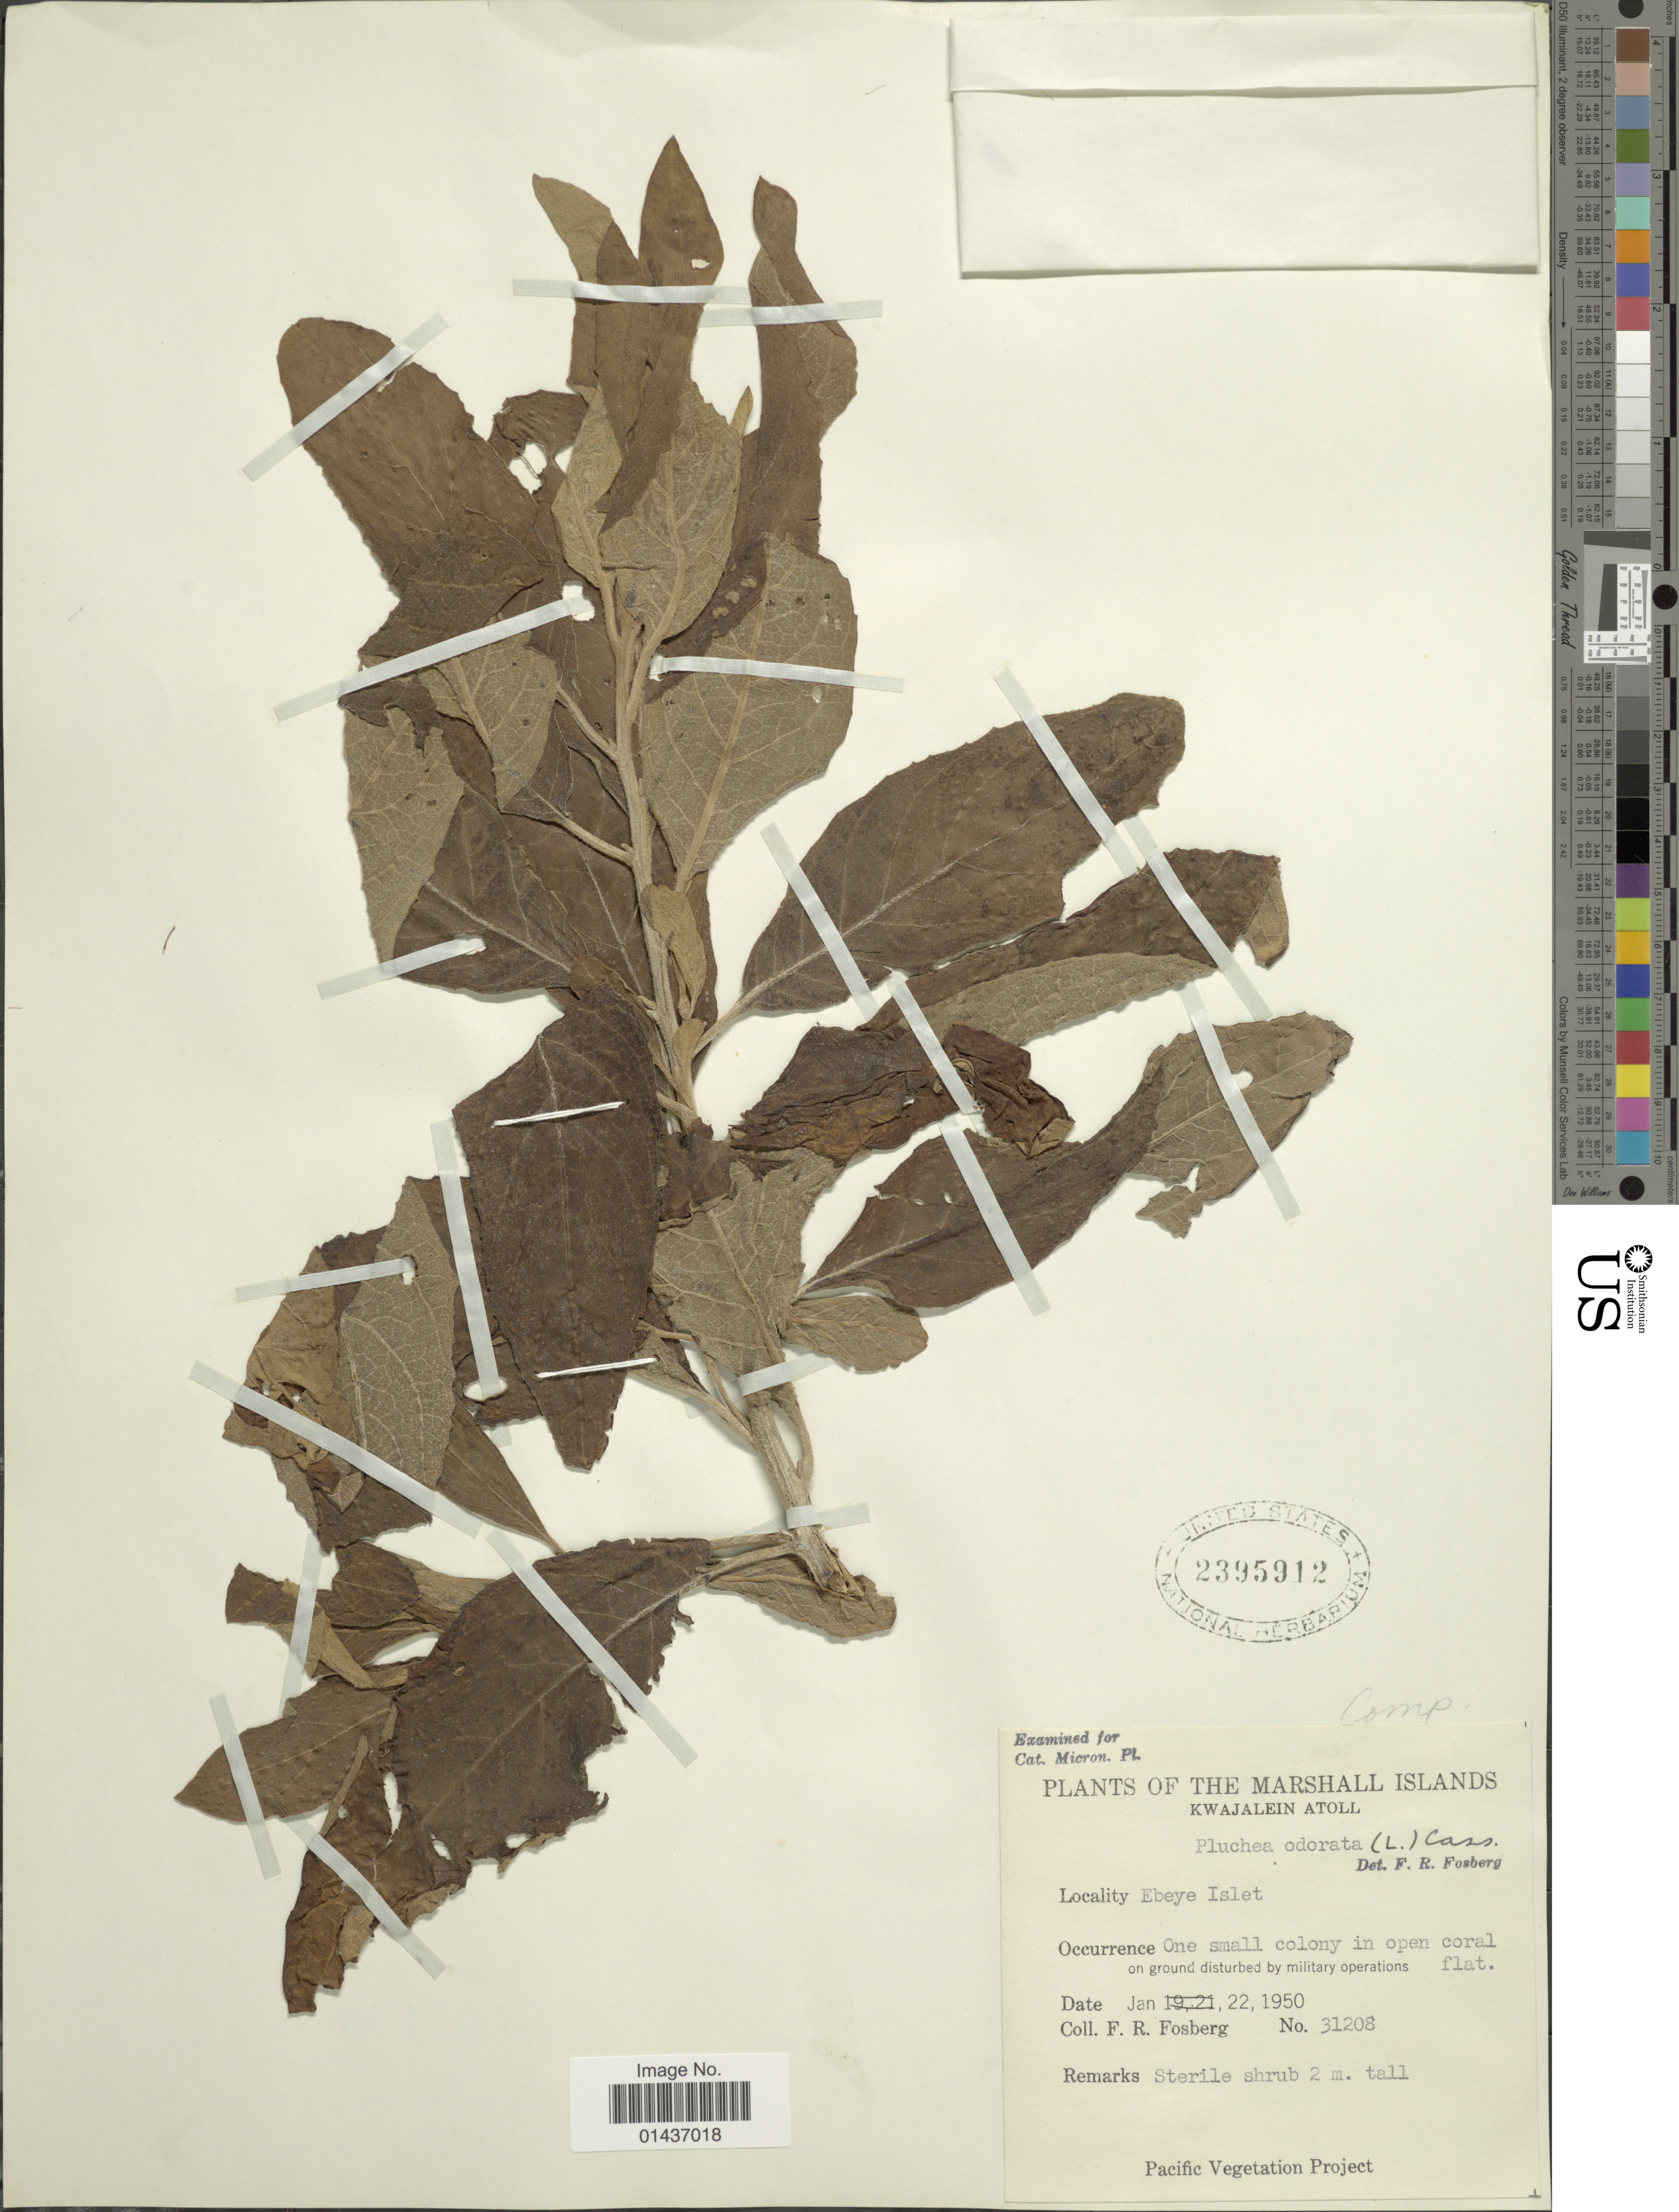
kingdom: Plantae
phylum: Tracheophyta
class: Magnoliopsida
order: Asterales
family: Asteraceae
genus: Pluchea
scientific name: Pluchea carolinensis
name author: (Jacq.) D. Don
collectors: F. R. Fosberg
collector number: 31208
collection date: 1950-01-22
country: Marshall Islands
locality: Kwajalein Atoll, Ebeye Islet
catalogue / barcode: US 2395912